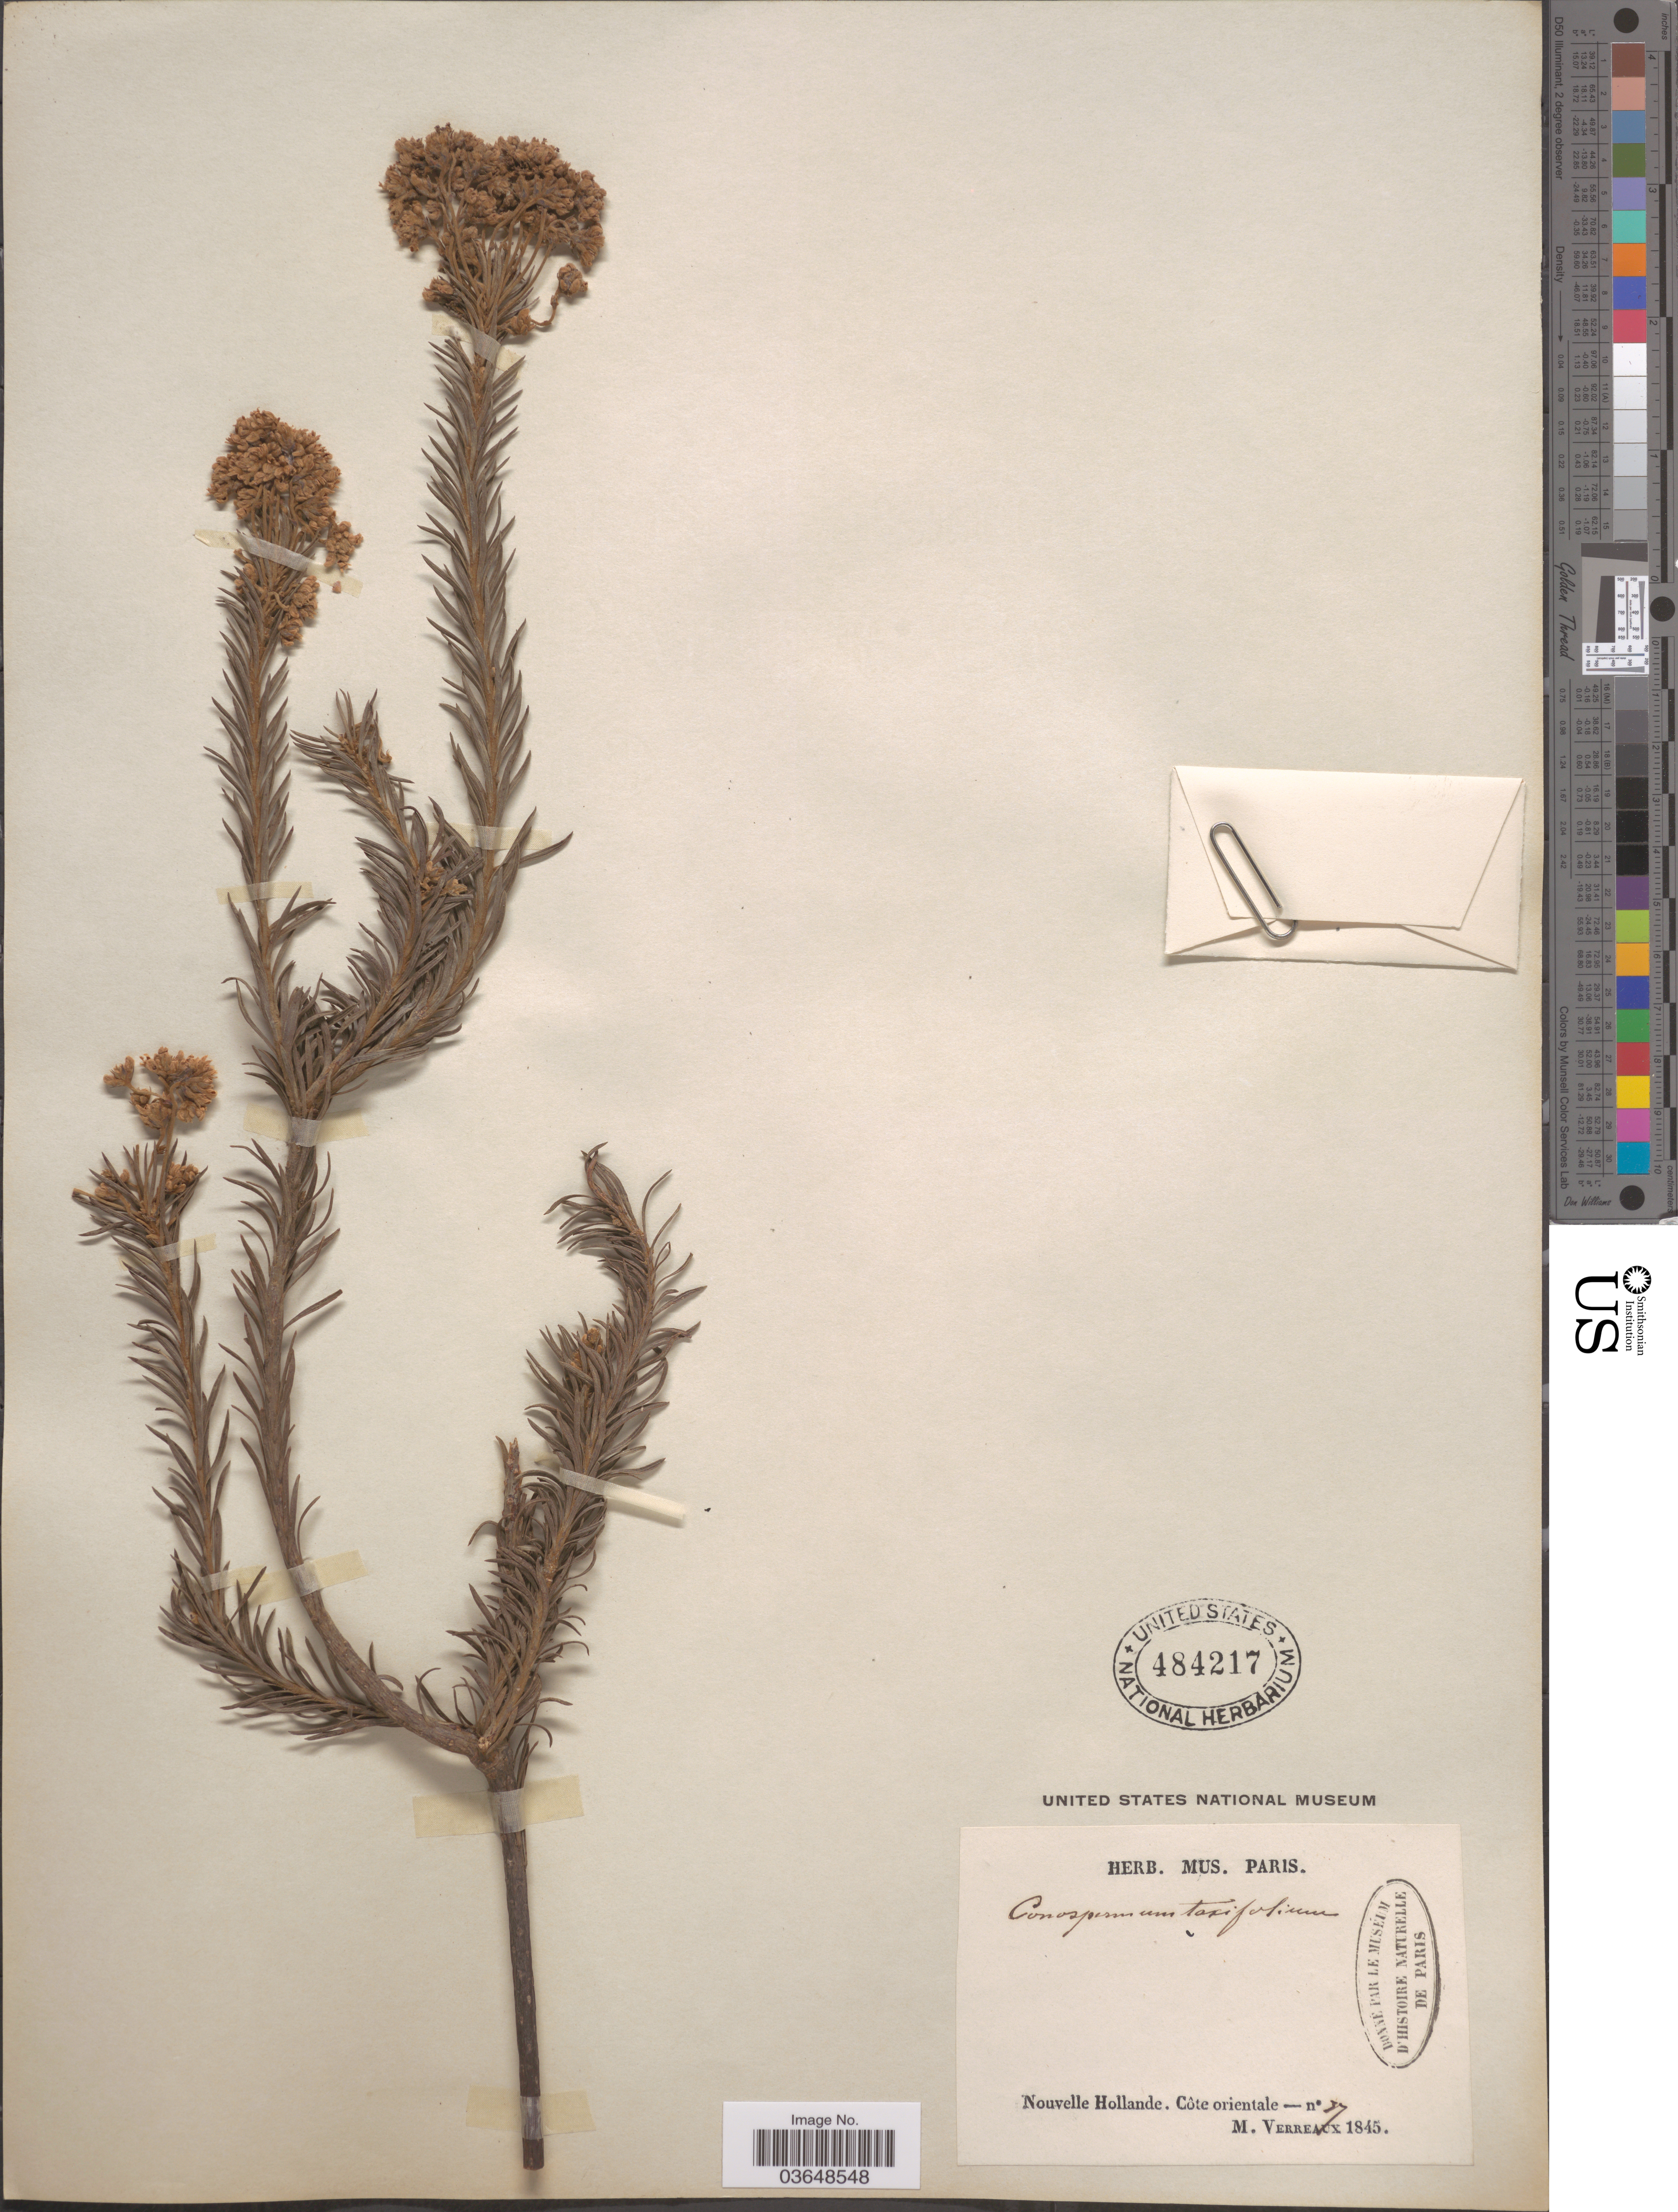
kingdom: Plantae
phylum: Tracheophyta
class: Magnoliopsida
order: Proteales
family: Proteaceae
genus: Conospermum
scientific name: Conospermum taxifolium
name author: Sm.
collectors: M. Verreaux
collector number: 37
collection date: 1845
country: Australia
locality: Nouvelle Hollande. Côte orientale.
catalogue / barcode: US 484217